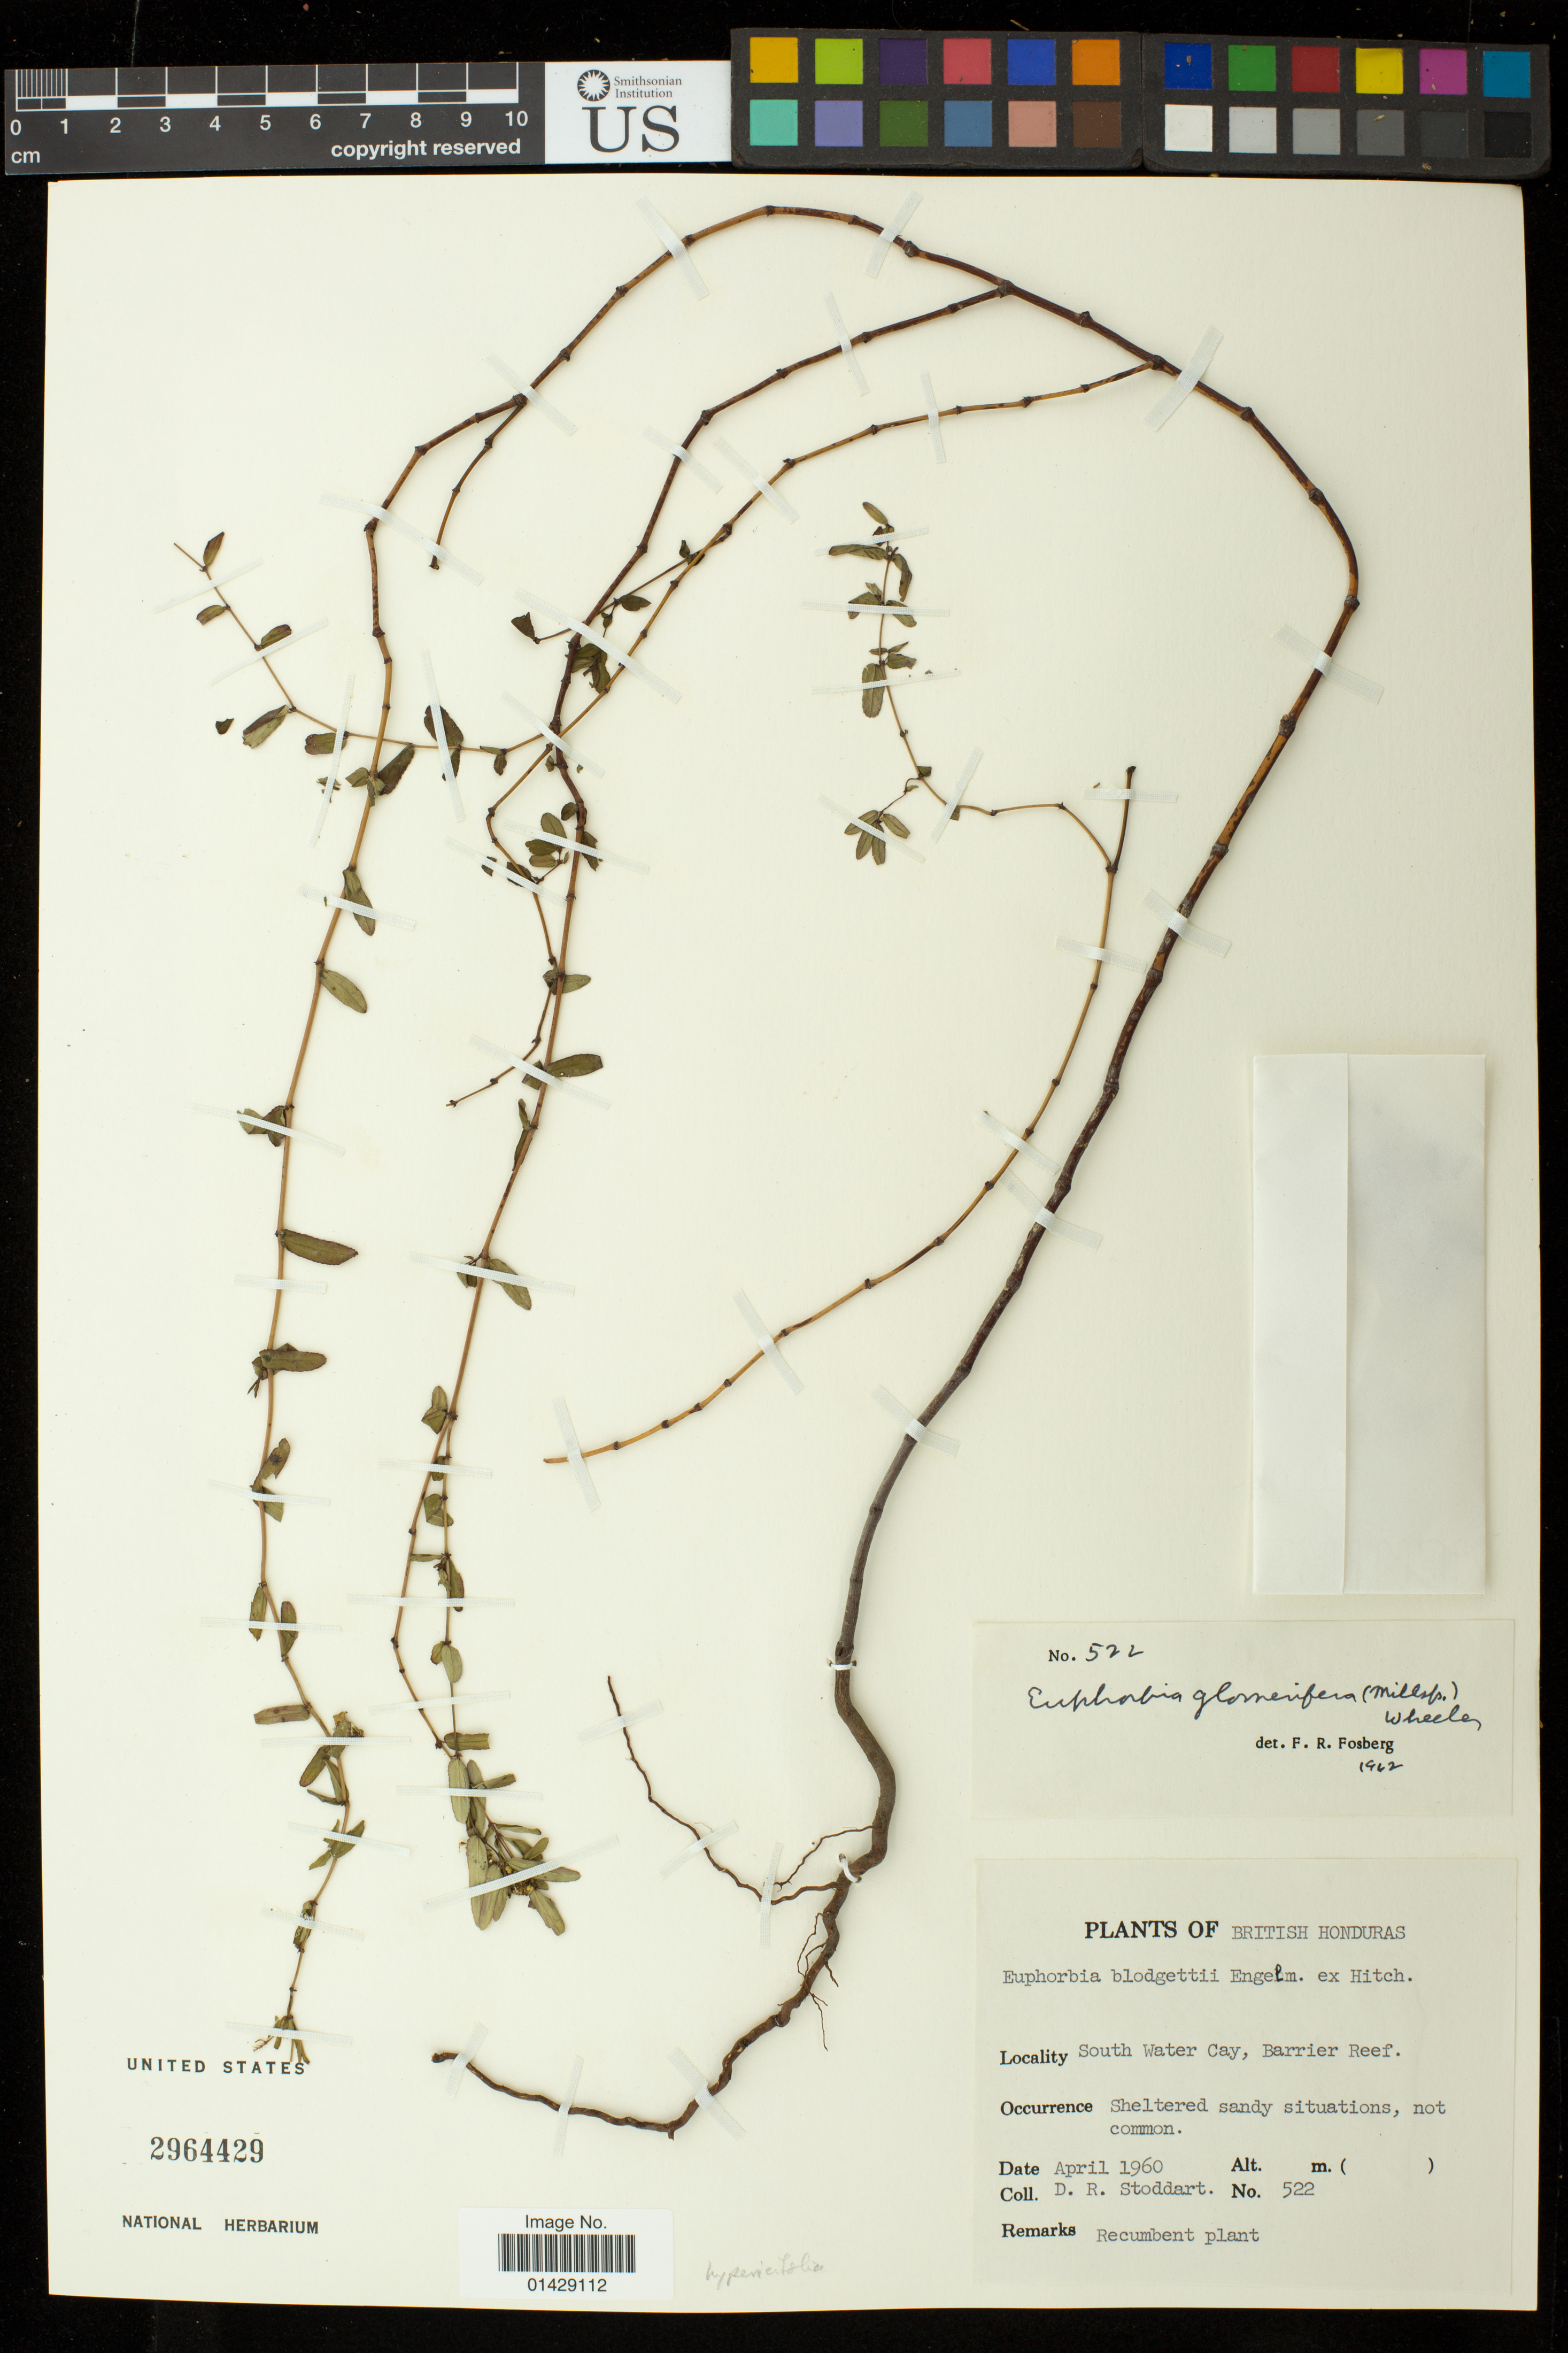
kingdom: Plantae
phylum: Tracheophyta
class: Magnoliopsida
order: Malpighiales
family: Euphorbiaceae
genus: Euphorbia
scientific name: Euphorbia hypericifolia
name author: L.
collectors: D. R. Stoddart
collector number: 522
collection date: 1960-04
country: Belize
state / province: Stann Creek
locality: South Water Cay, Barrier Reef.; British Honduras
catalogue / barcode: US 2964429